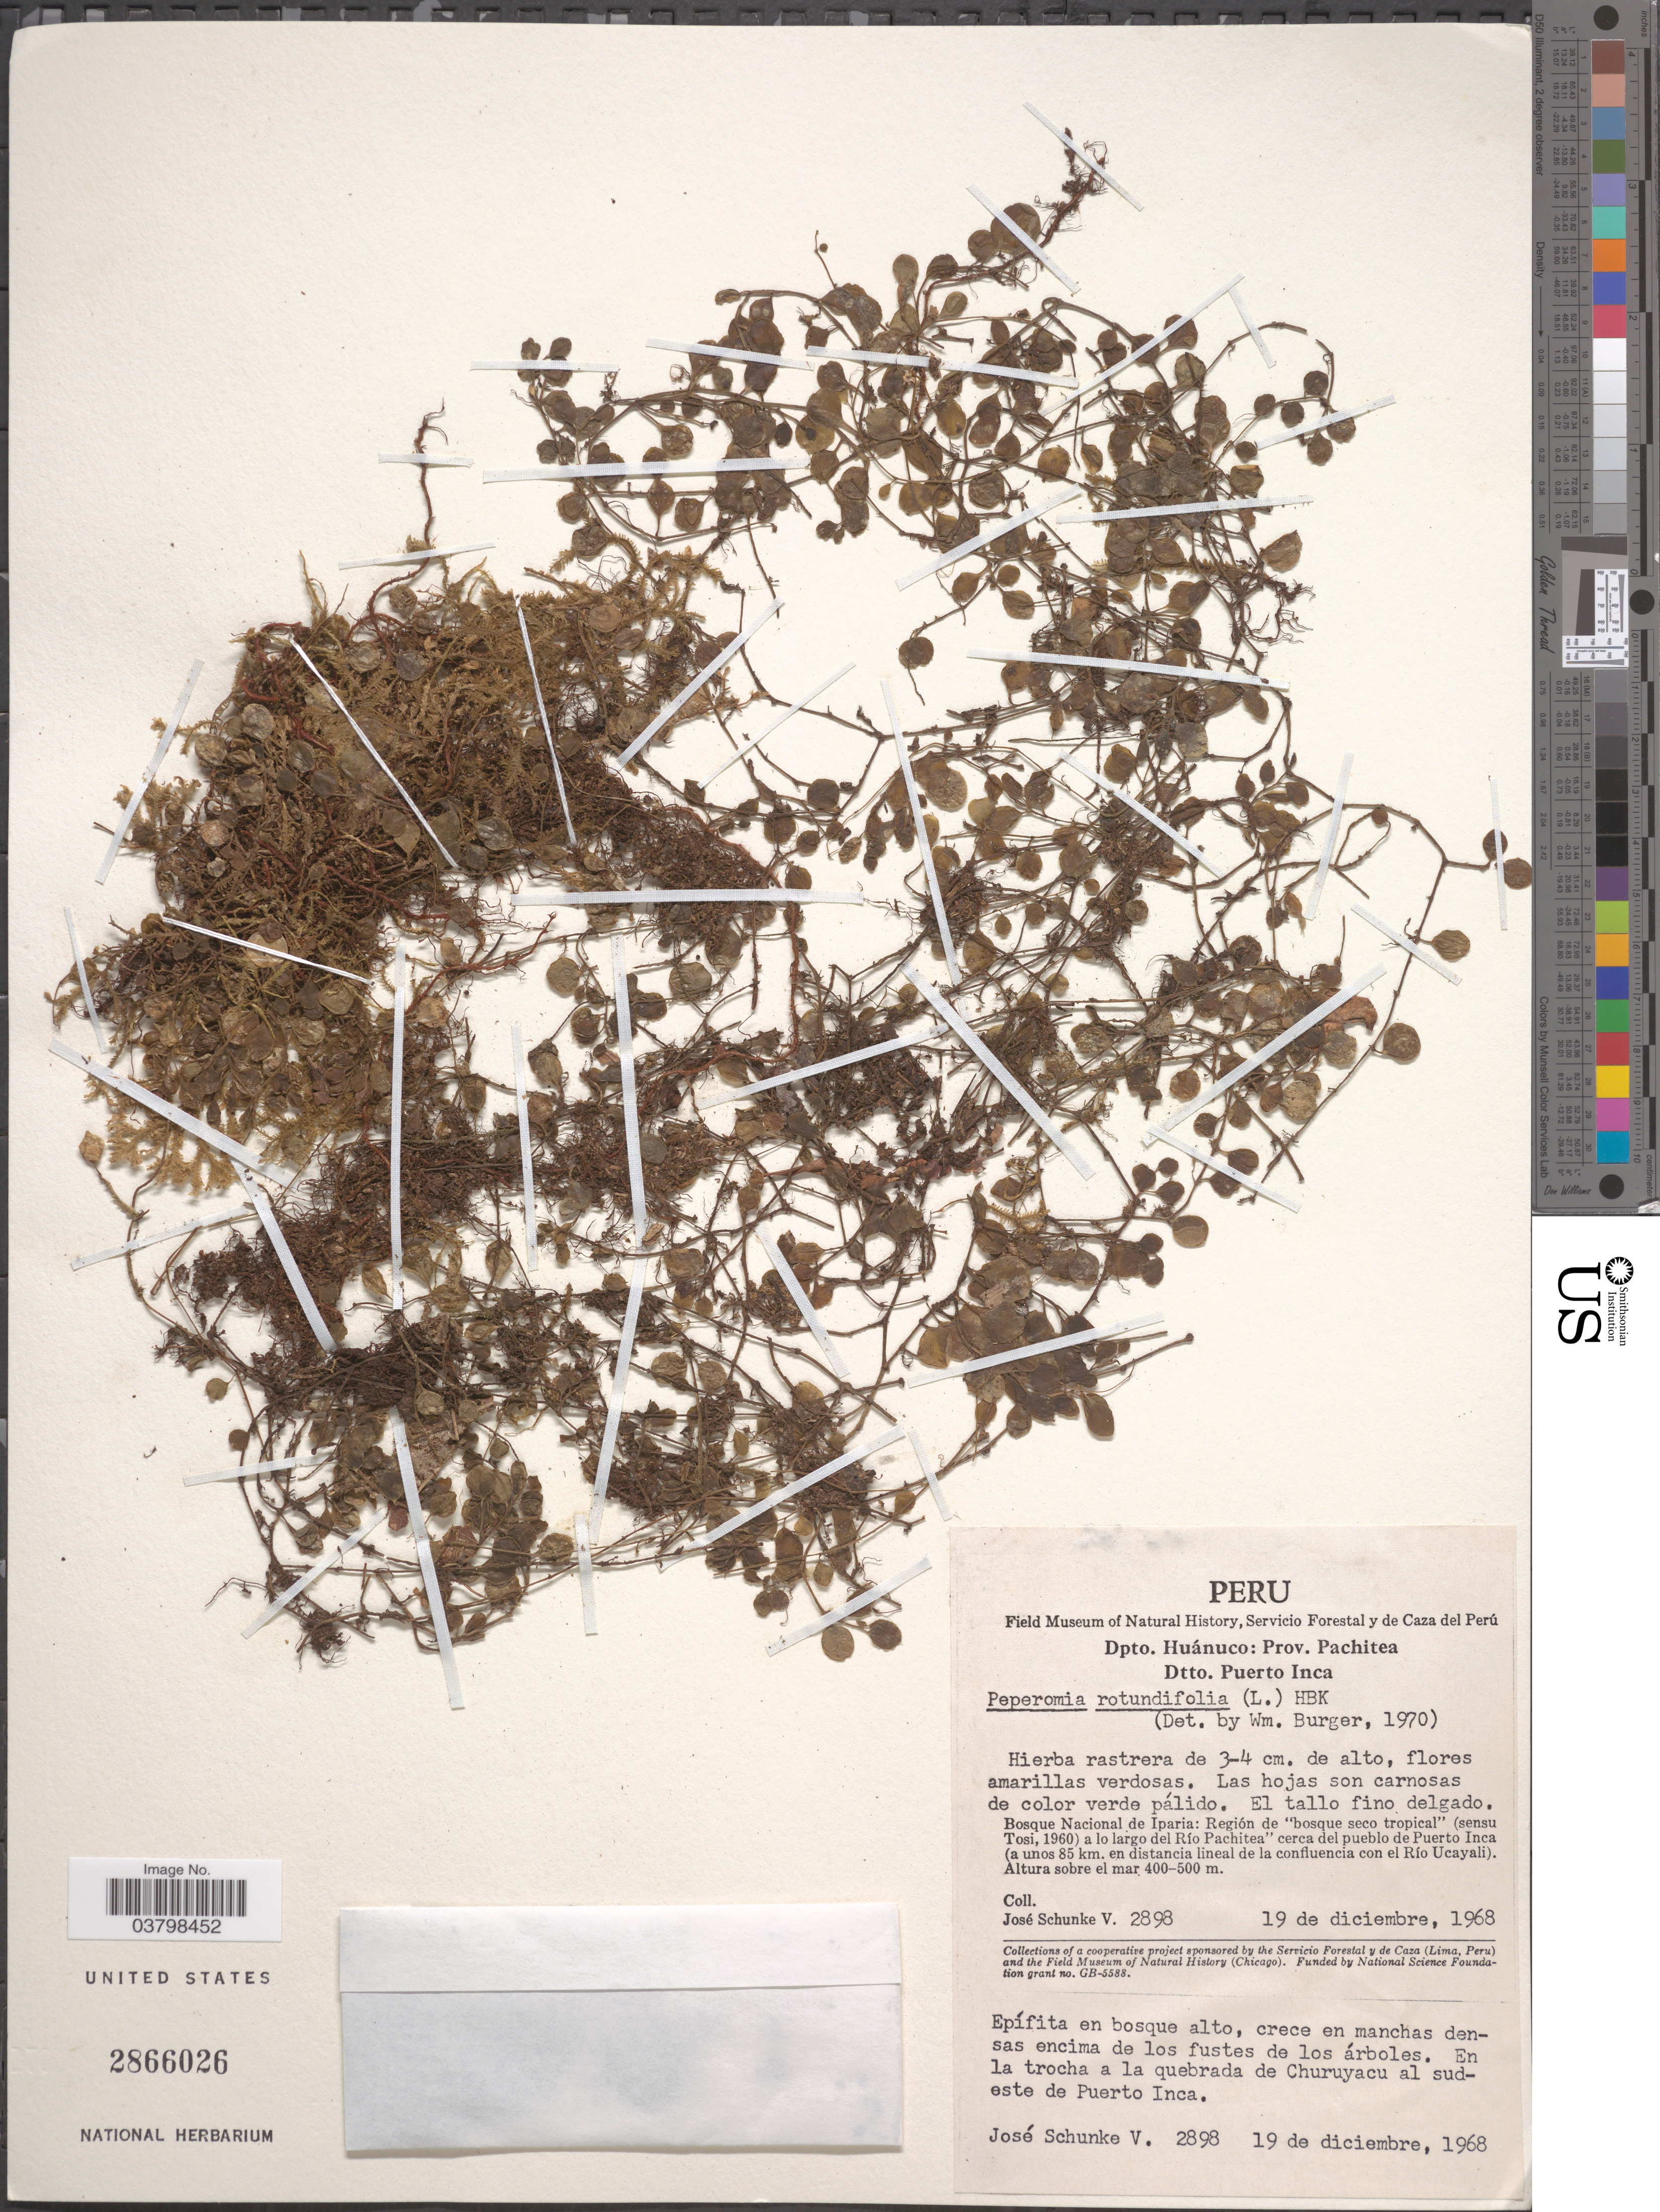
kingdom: Plantae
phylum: Tracheophyta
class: Magnoliopsida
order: Piperales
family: Piperaceae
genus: Peperomia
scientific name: Peperomia rotundifolia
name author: (L.) Kunth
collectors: J. Schunke Vigo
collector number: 2898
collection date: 1968-12-19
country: Peru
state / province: Huánuco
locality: Dpto. Huánuco: Prov. Pachitea. Dtto. Puerto Inca. Bosque Nacional de Iparia: Región de "bosque seco tropical" (sensu Tosi, 1960) a lo largo del Río Pachitea cerca del pueblo de Puerto Inca (a unos 85 km. en distancia lineal de la confluencia con el Río Ucayali). En la trocha a la quebrada de Churuyacu al sud-este de Puerto Inca.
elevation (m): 400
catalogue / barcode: US 2866026